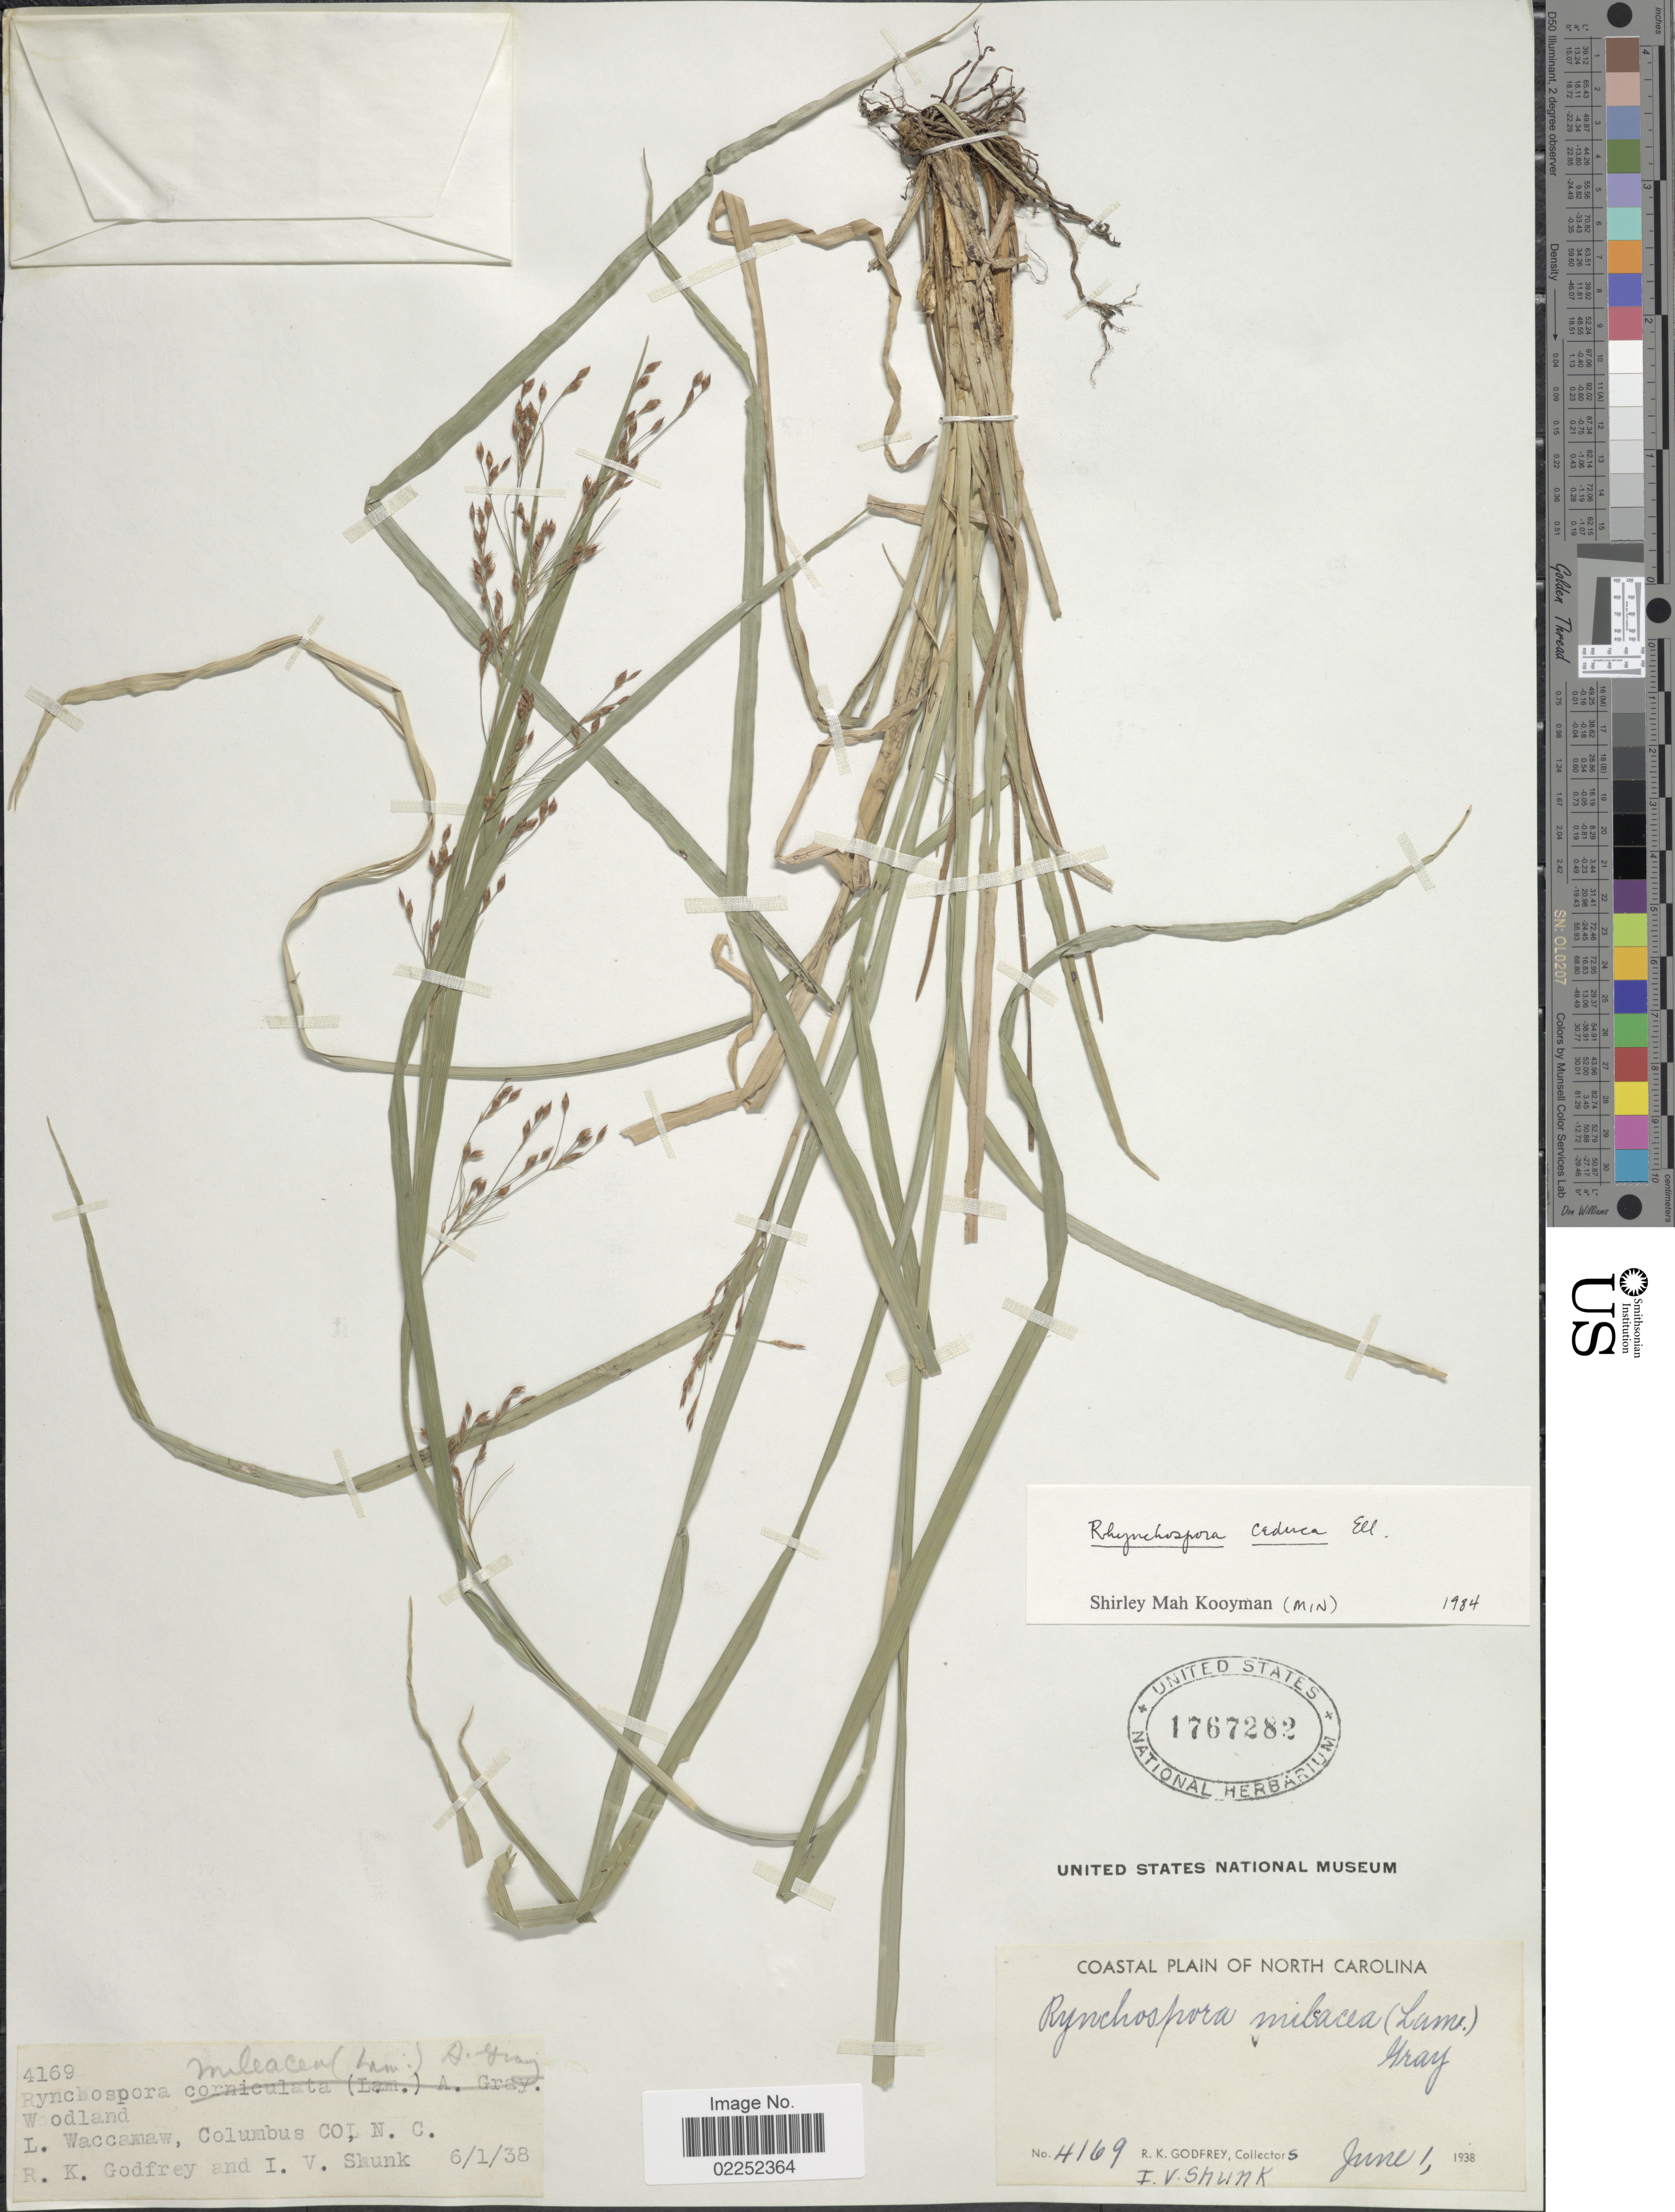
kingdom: Plantae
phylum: Tracheophyta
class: Liliopsida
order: Poales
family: Cyperaceae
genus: Rhynchospora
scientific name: Rhynchospora caduca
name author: Elliott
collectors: R. K. Godfrey & I. Shunk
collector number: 4169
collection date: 1938-06-01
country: United States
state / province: North Carolina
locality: Coastal Plain of North Carolina, Woodland, L. Waccamaw, Columbus Col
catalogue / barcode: US 1767282